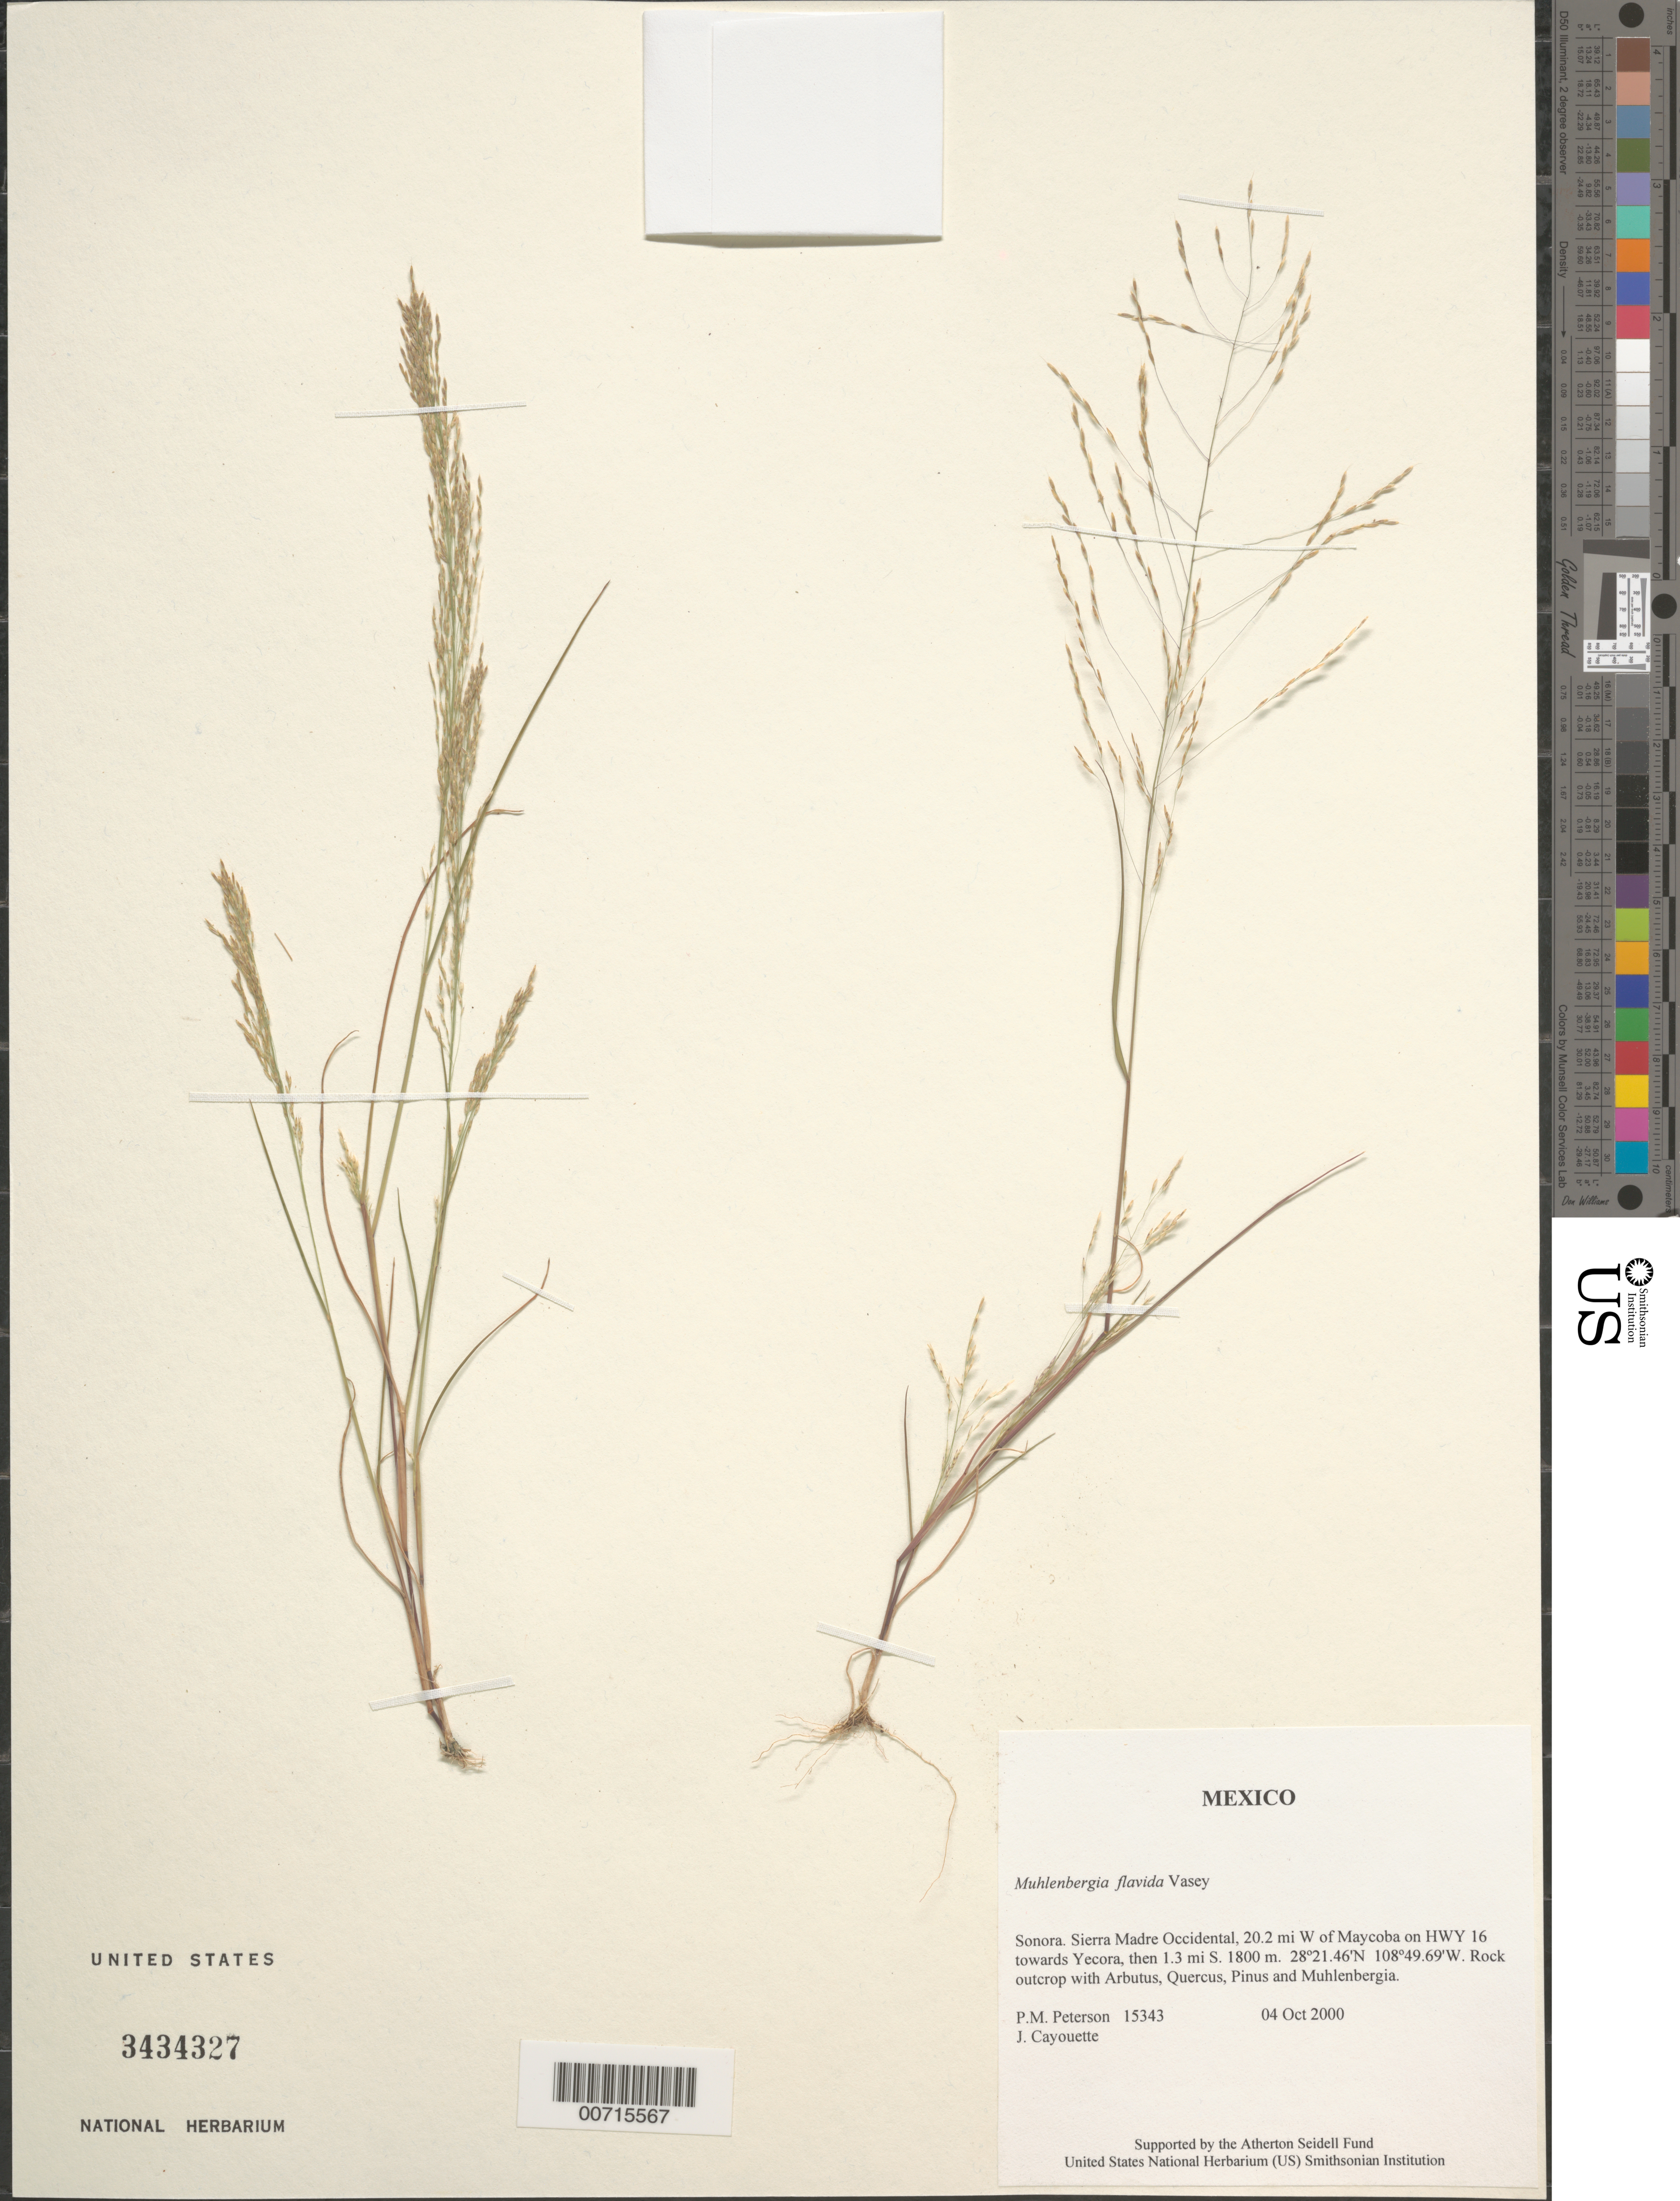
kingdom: Plantae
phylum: Tracheophyta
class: Liliopsida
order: Poales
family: Poaceae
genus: Muhlenbergia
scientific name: Muhlenbergia flavida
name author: Vasey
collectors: P. M. Peterson & J. Cayouette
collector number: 15343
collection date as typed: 04 Oct 2000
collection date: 2000-10-04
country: Mexico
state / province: Sonora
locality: Sierra Madre Occidental, 20.2 mi W of Maycoba on HWY 16 towards Yecora, then 1.3 mi S.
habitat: Rock outcrop with Arbutus, Quercus, Pinus and Muhlenbergia.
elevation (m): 1800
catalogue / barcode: US 3434327